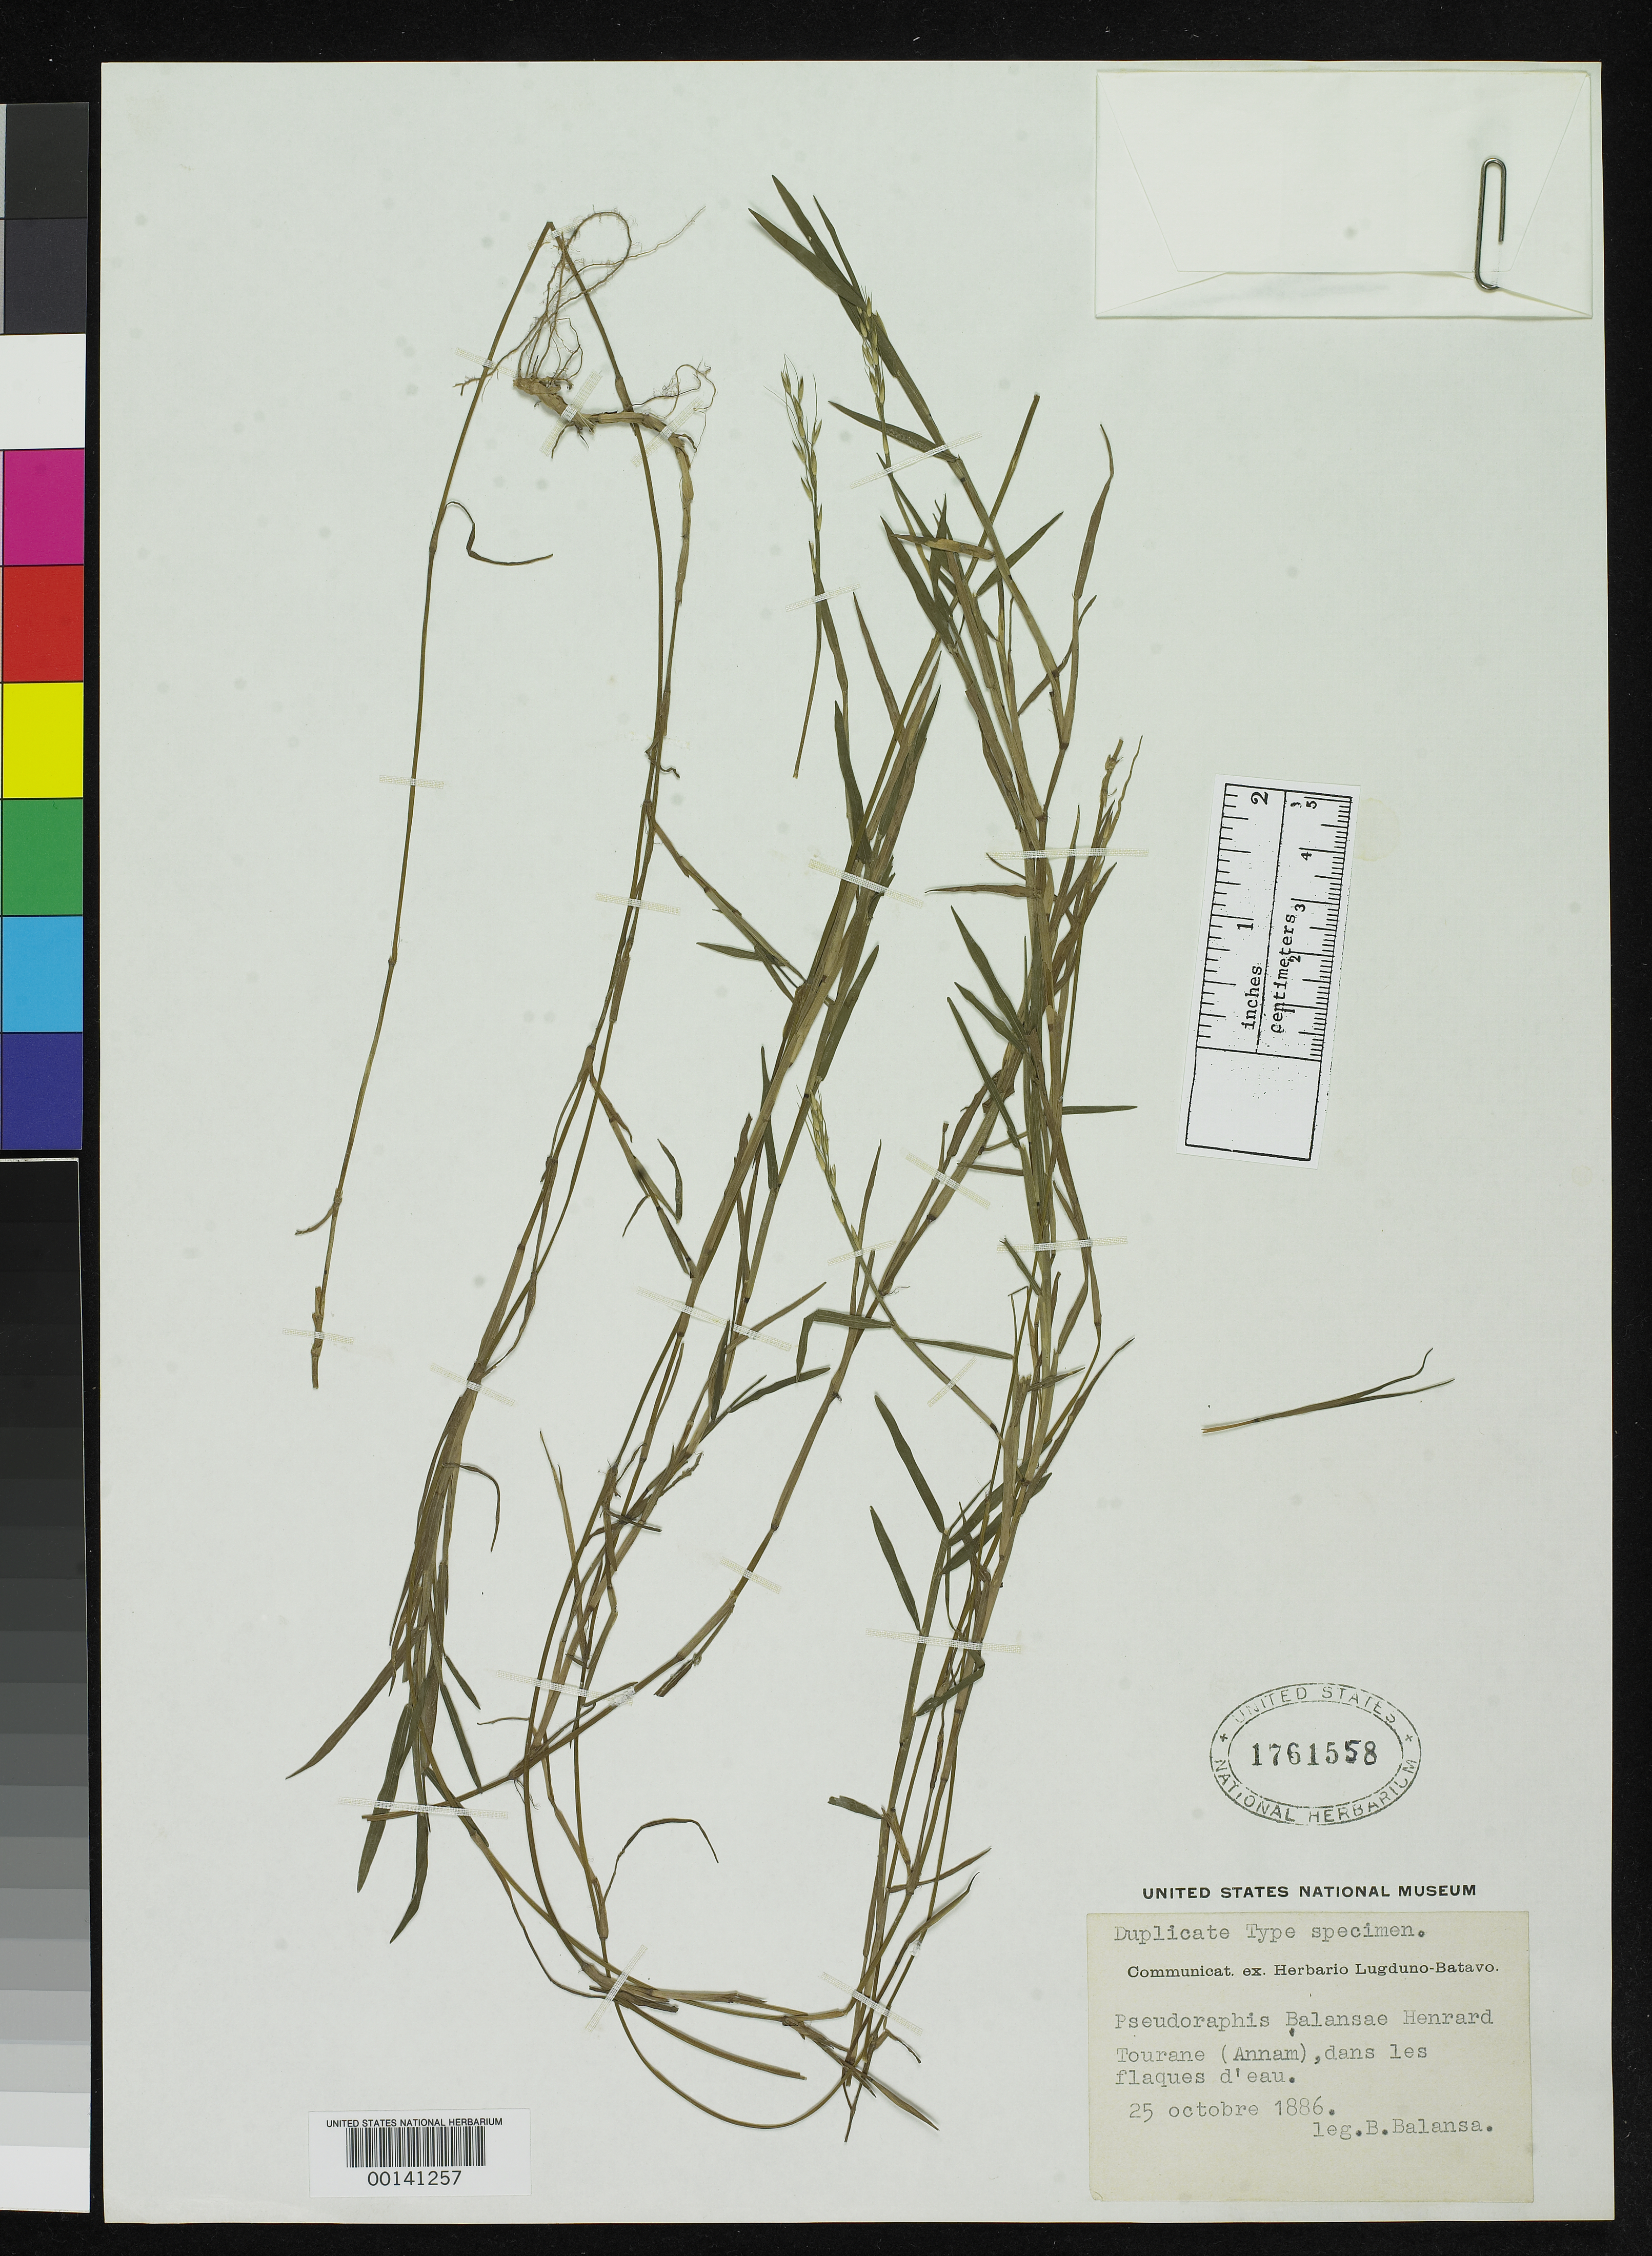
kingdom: Plantae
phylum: Tracheophyta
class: Liliopsida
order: Poales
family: Poaceae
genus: Pseudoraphis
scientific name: Pseudoraphis balansae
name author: Henr.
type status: Isotype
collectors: B. Balansa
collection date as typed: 25 Oct 1886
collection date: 1886-10-25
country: Vietnam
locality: Annam, da Nang.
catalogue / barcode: US 1761558